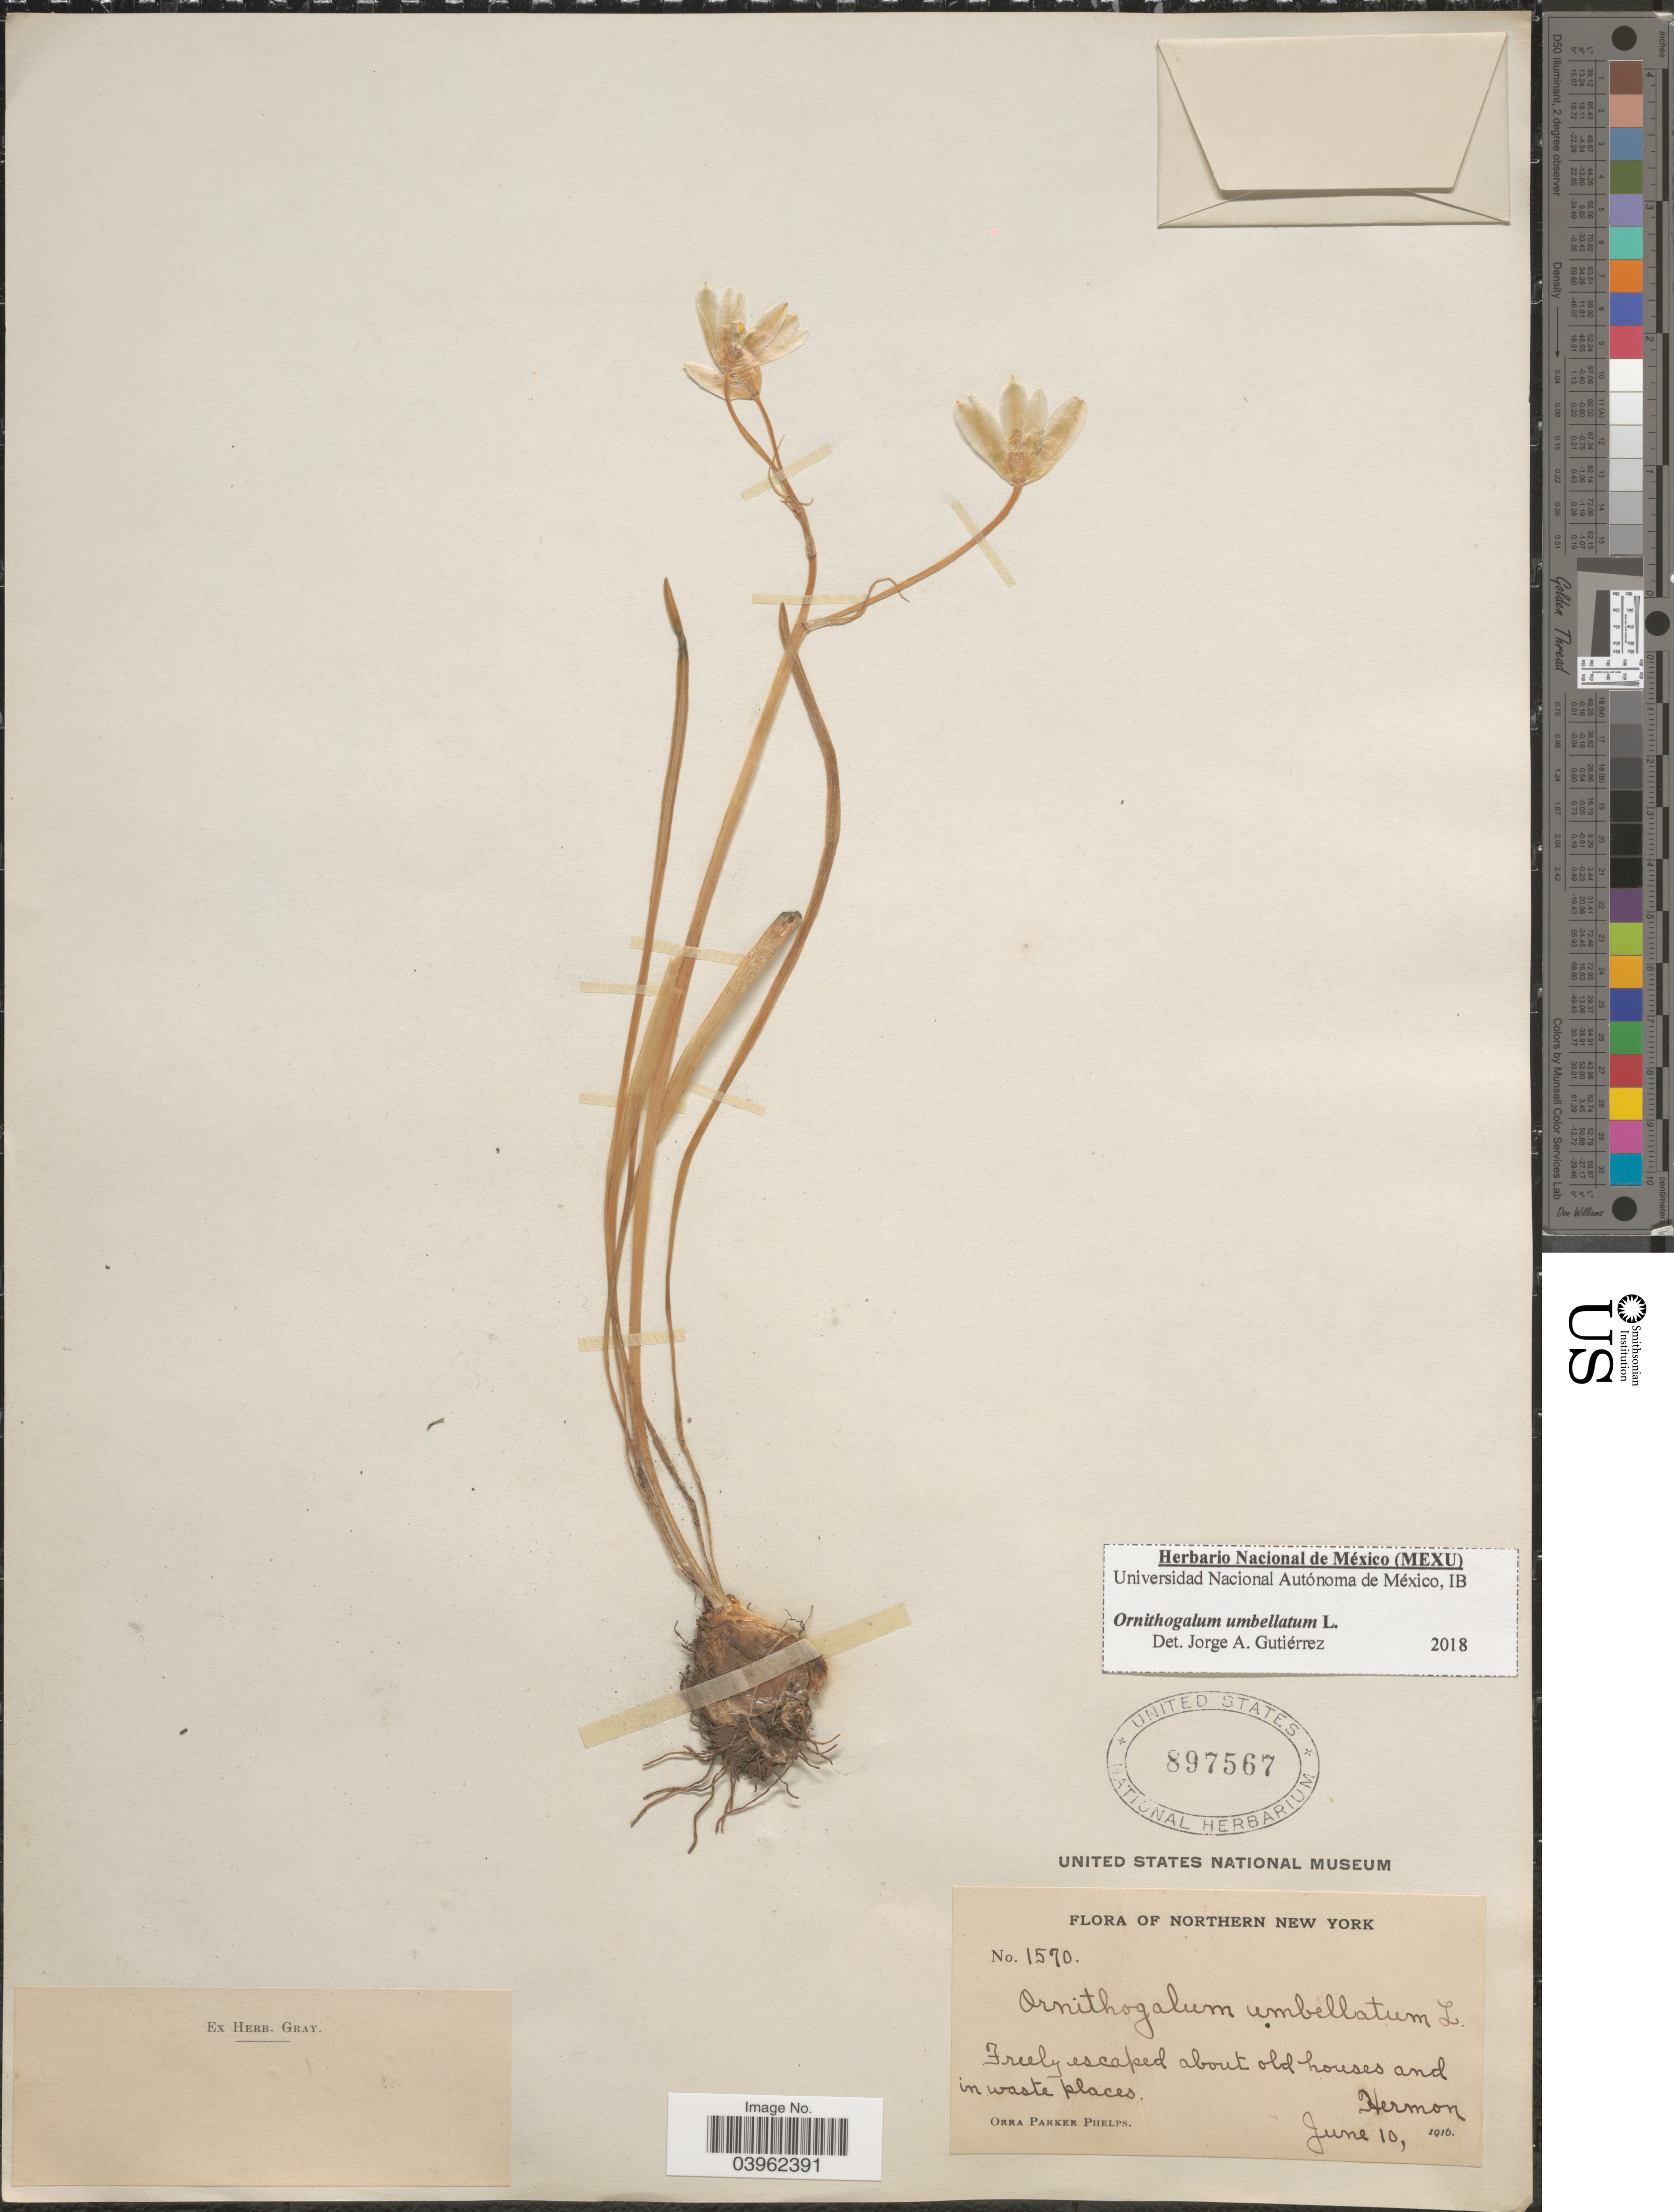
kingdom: Plantae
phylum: Tracheophyta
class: Liliopsida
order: Asparagales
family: Asparagaceae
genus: Ornithogalum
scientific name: Ornithogalum umbellatum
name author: L.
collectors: O. P. Phelps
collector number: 1570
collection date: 1916-06-10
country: United States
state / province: New York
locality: Northern New York. Hermon.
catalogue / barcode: US 897567